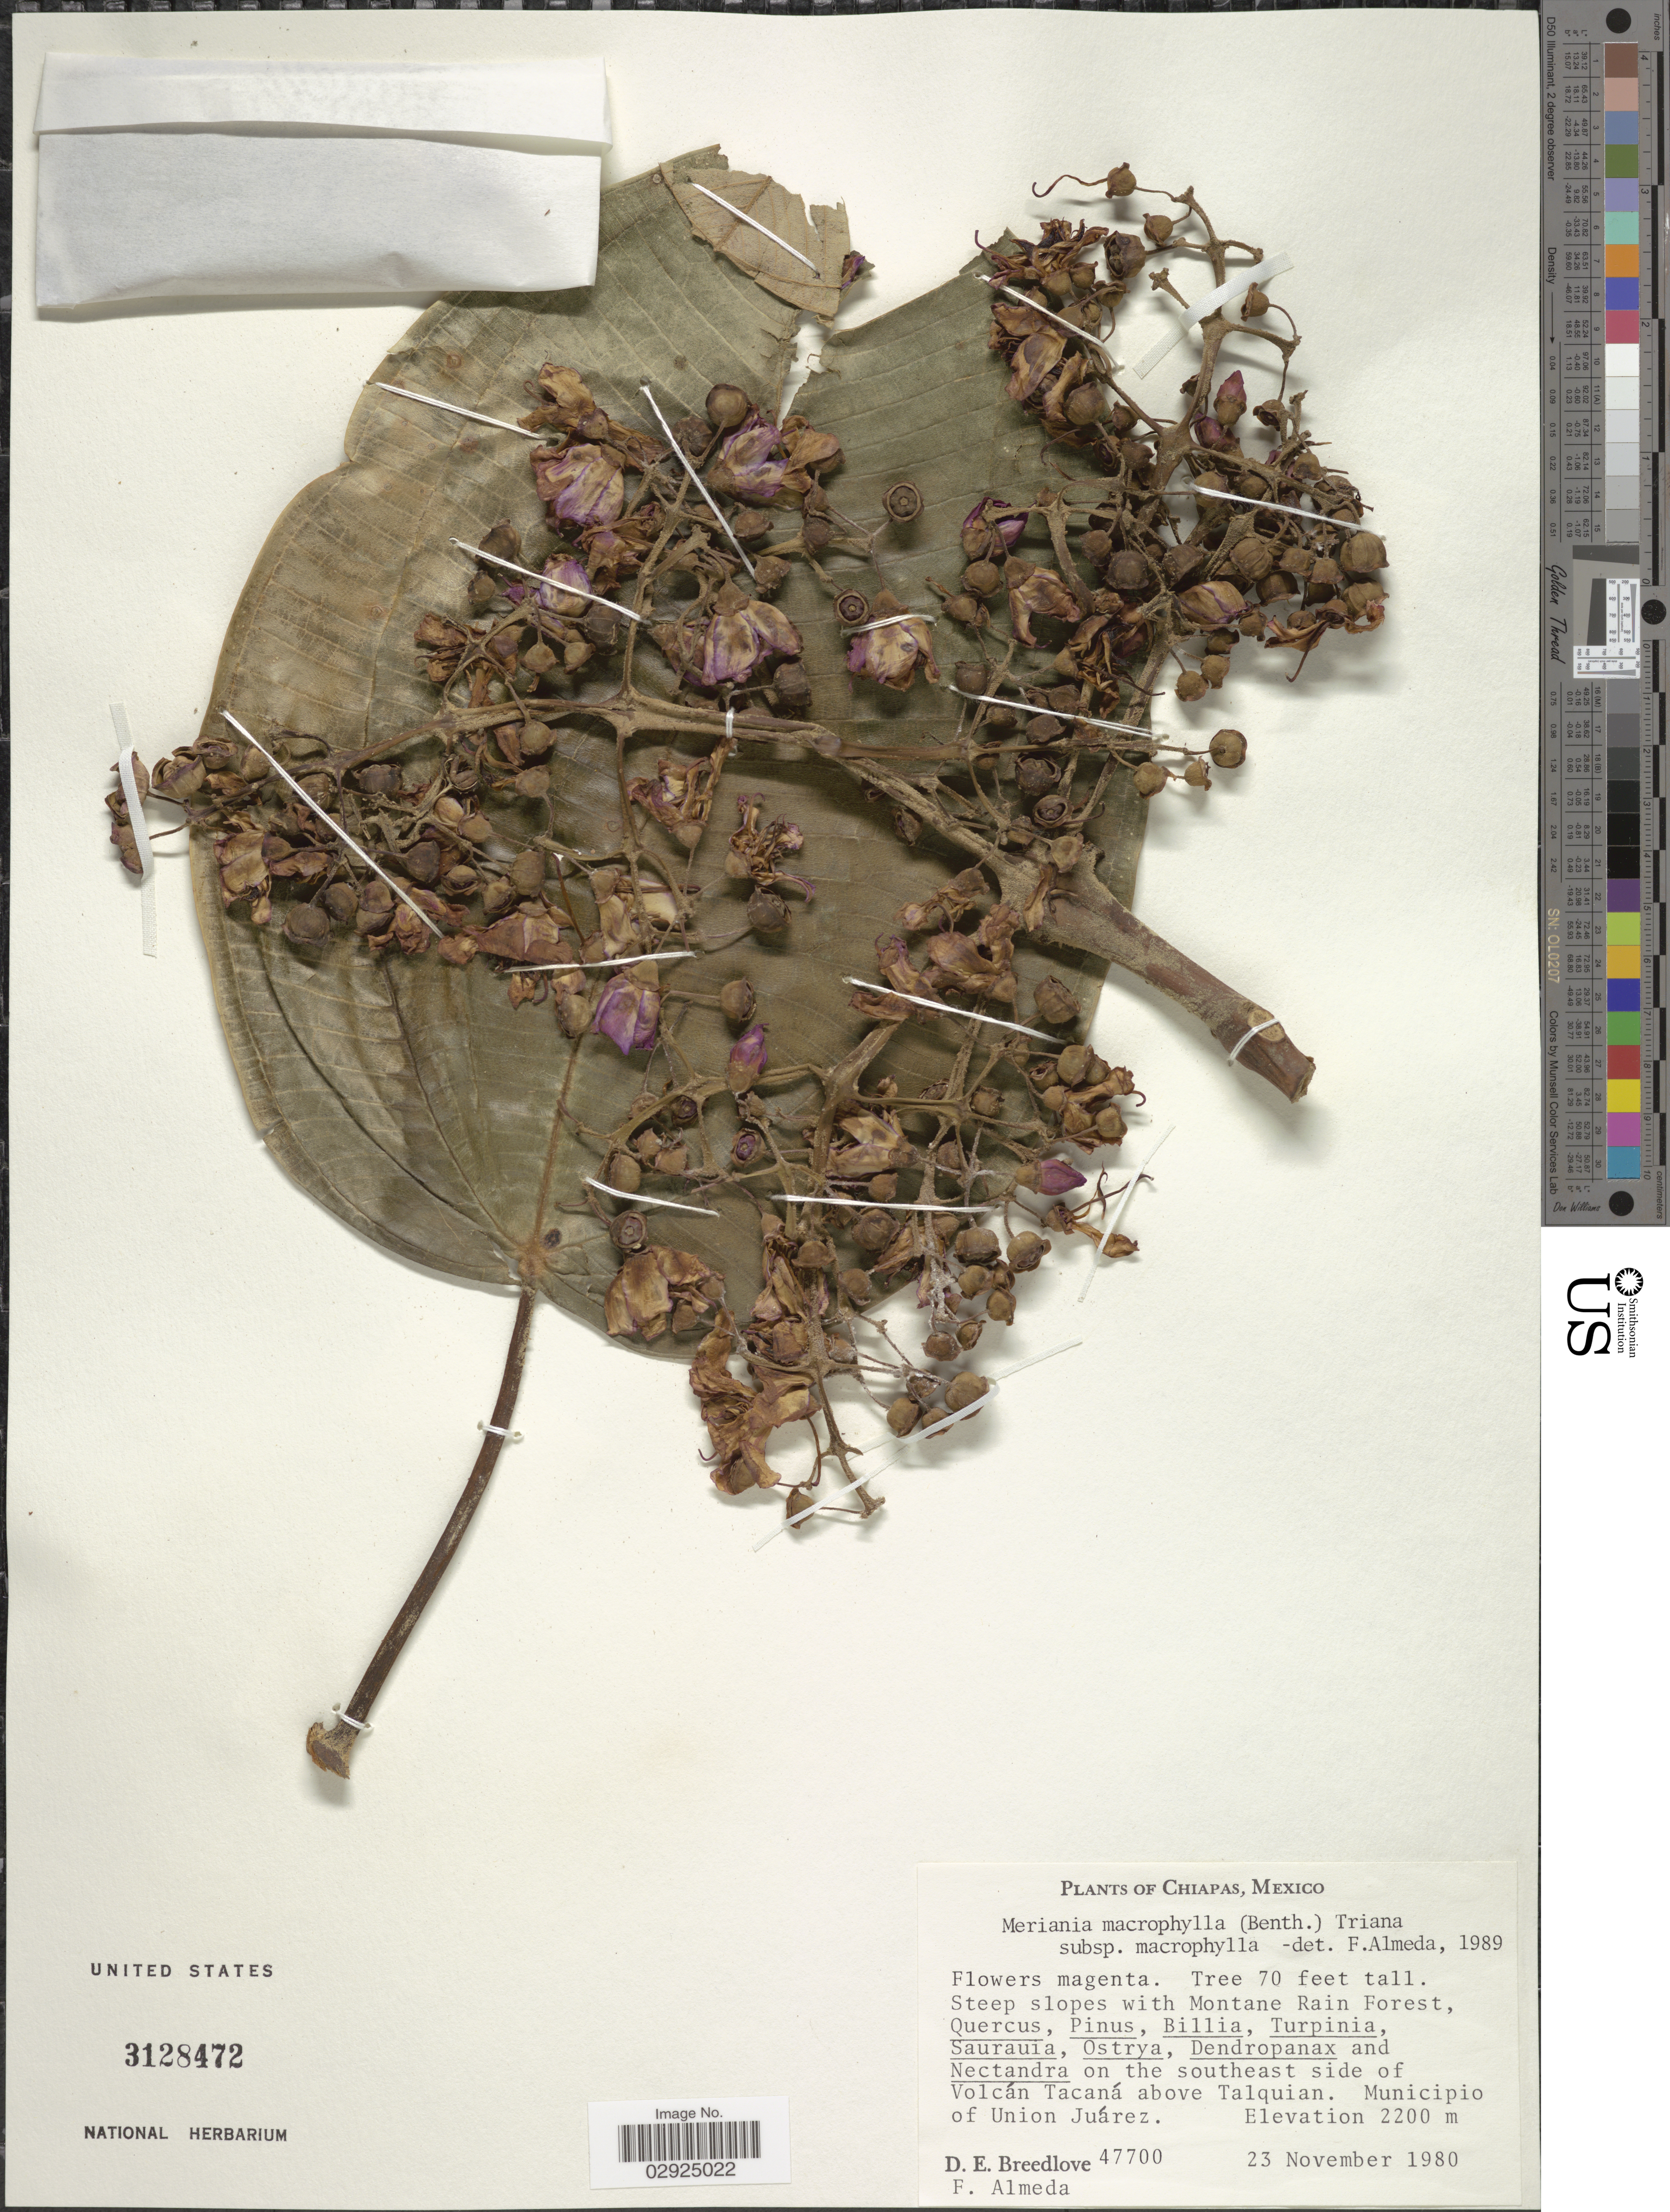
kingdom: Plantae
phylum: Tracheophyta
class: Magnoliopsida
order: Myrtales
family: Melastomataceae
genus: Meriania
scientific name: Meriania macrophylla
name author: (Benth.) Triana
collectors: D. E. Breedlove & F. Almeda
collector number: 47700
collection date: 1980-11-23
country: Mexico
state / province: Chiapas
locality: Volcán Tacaná above Talquian, Municipio of Union Juárez.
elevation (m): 2200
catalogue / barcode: US 3128472